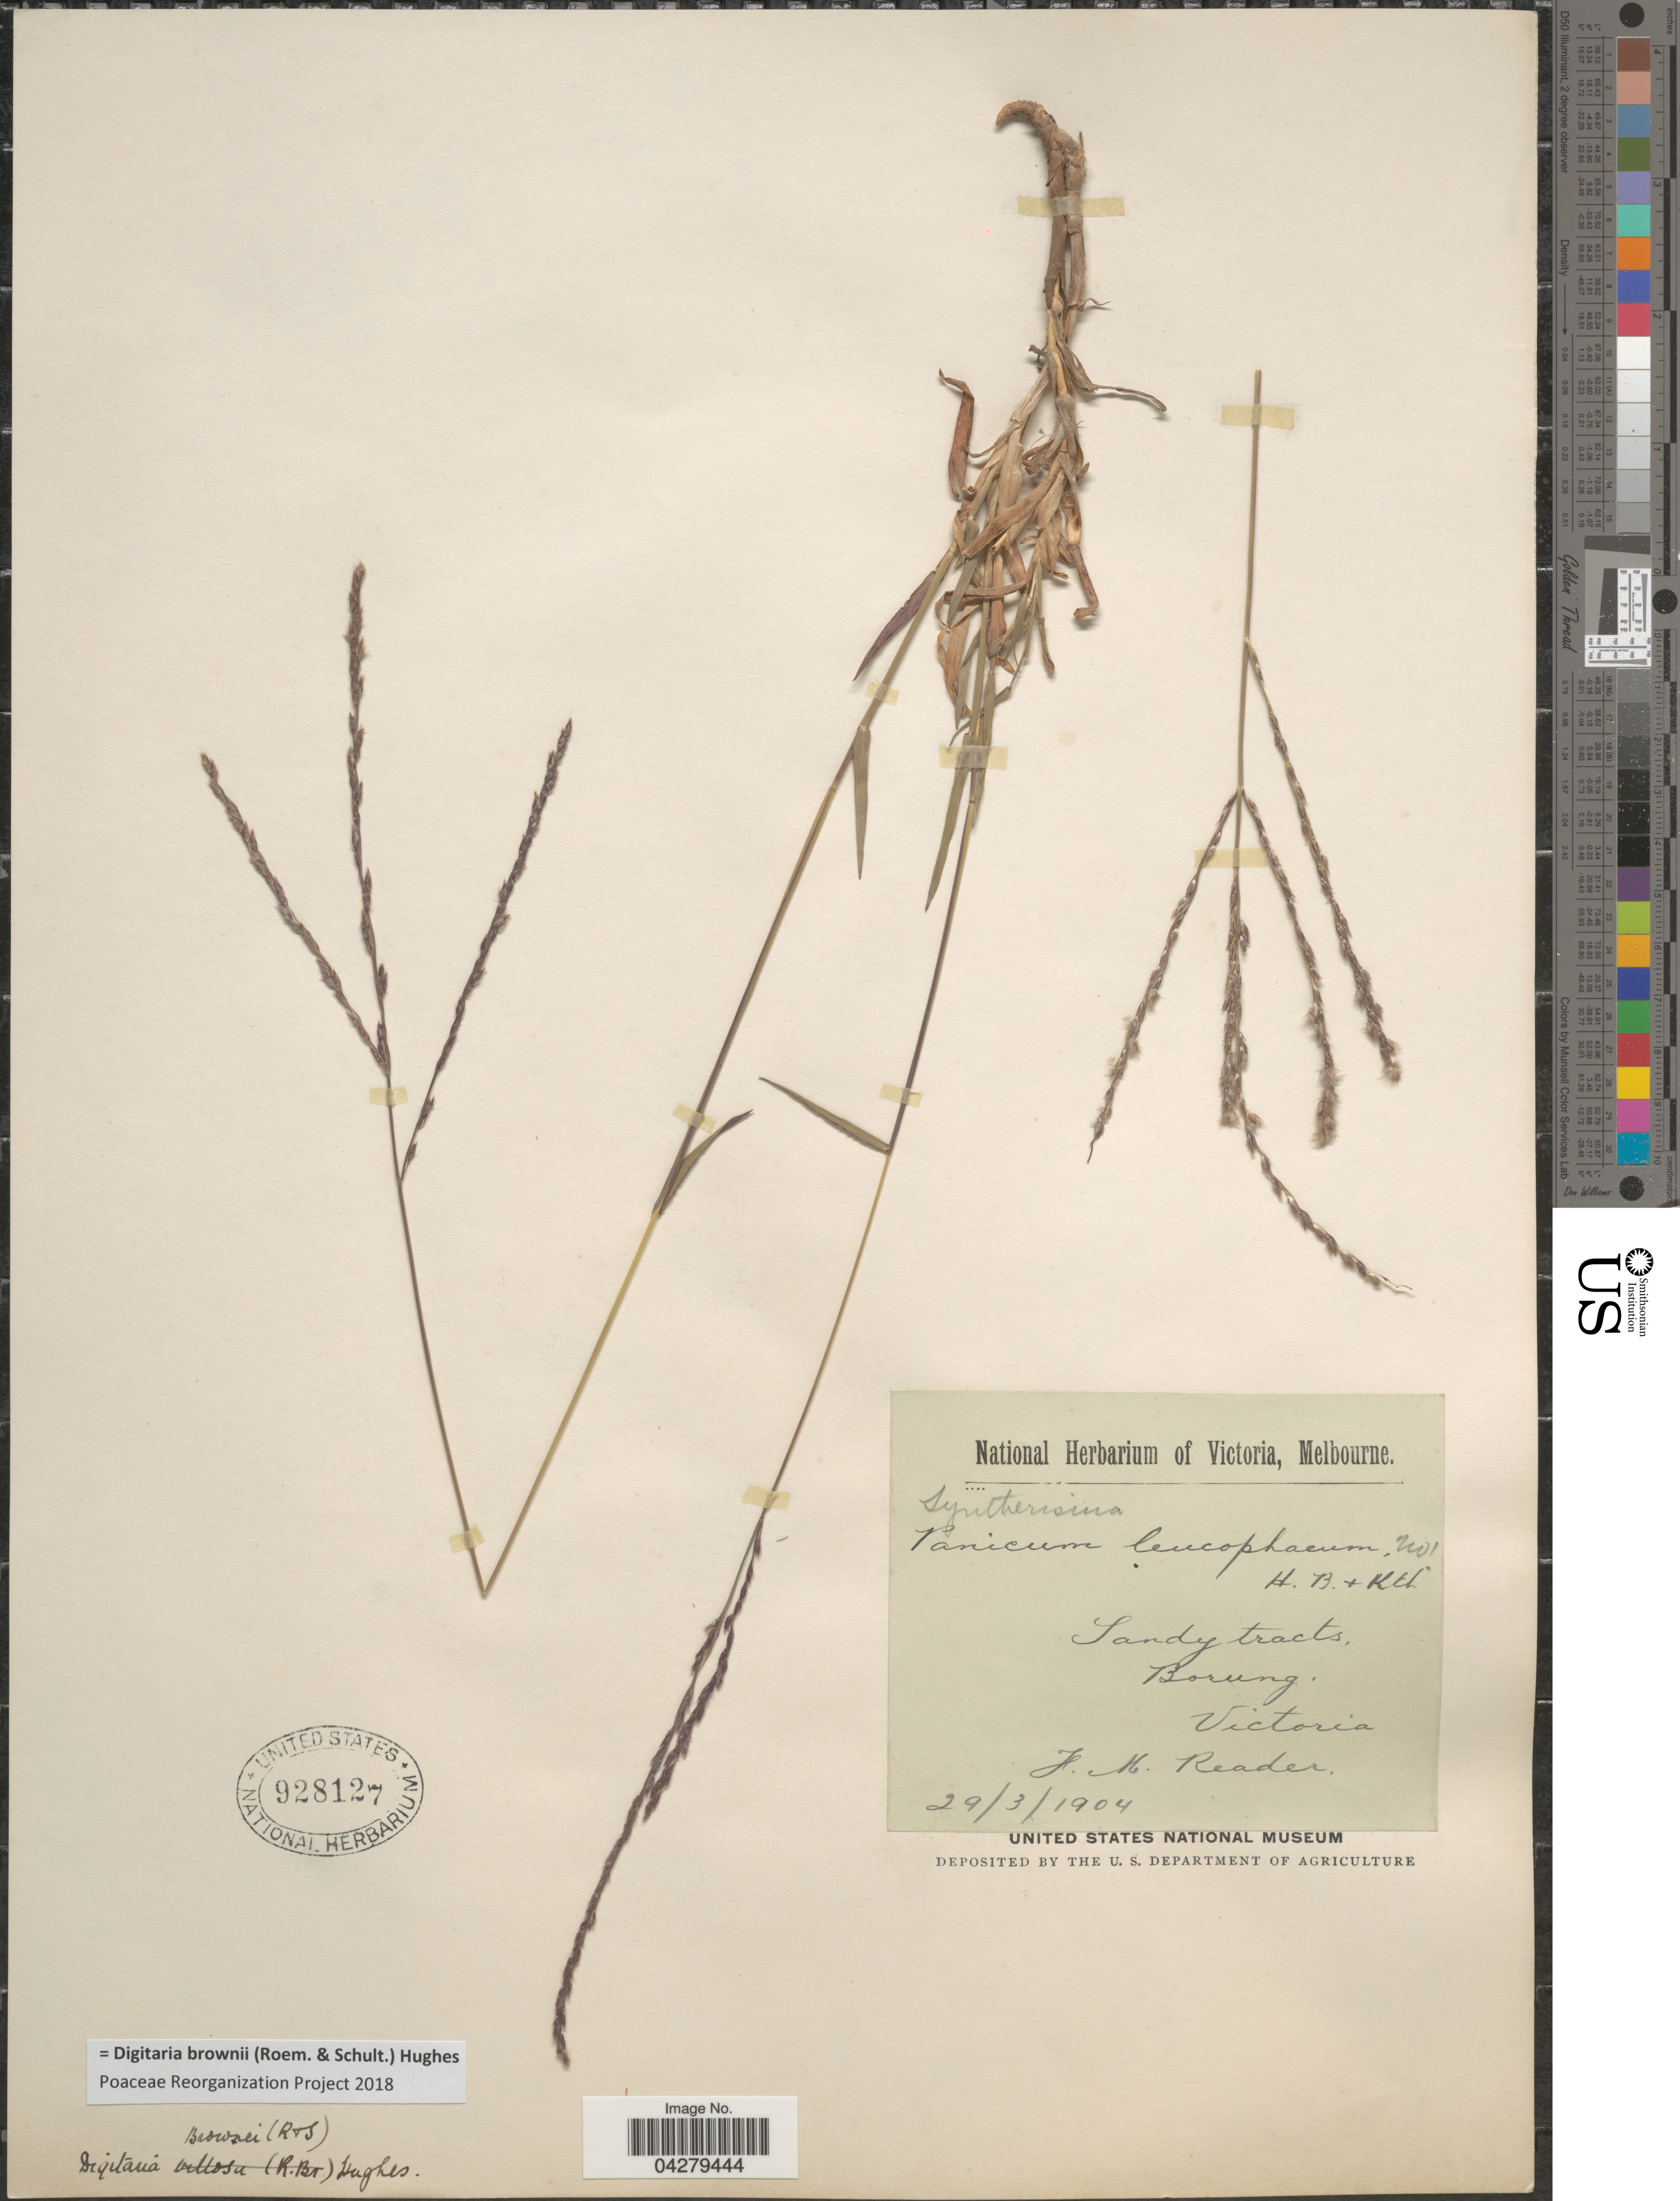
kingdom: Plantae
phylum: Tracheophyta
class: Liliopsida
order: Poales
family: Poaceae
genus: Digitaria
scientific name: Digitaria brownii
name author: (Roem. & Schult.) Hughes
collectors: F. Reader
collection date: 1904-03-29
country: Australia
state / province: Victoria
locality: Sandy tracts, Borung, Victoria.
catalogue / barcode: US 928127